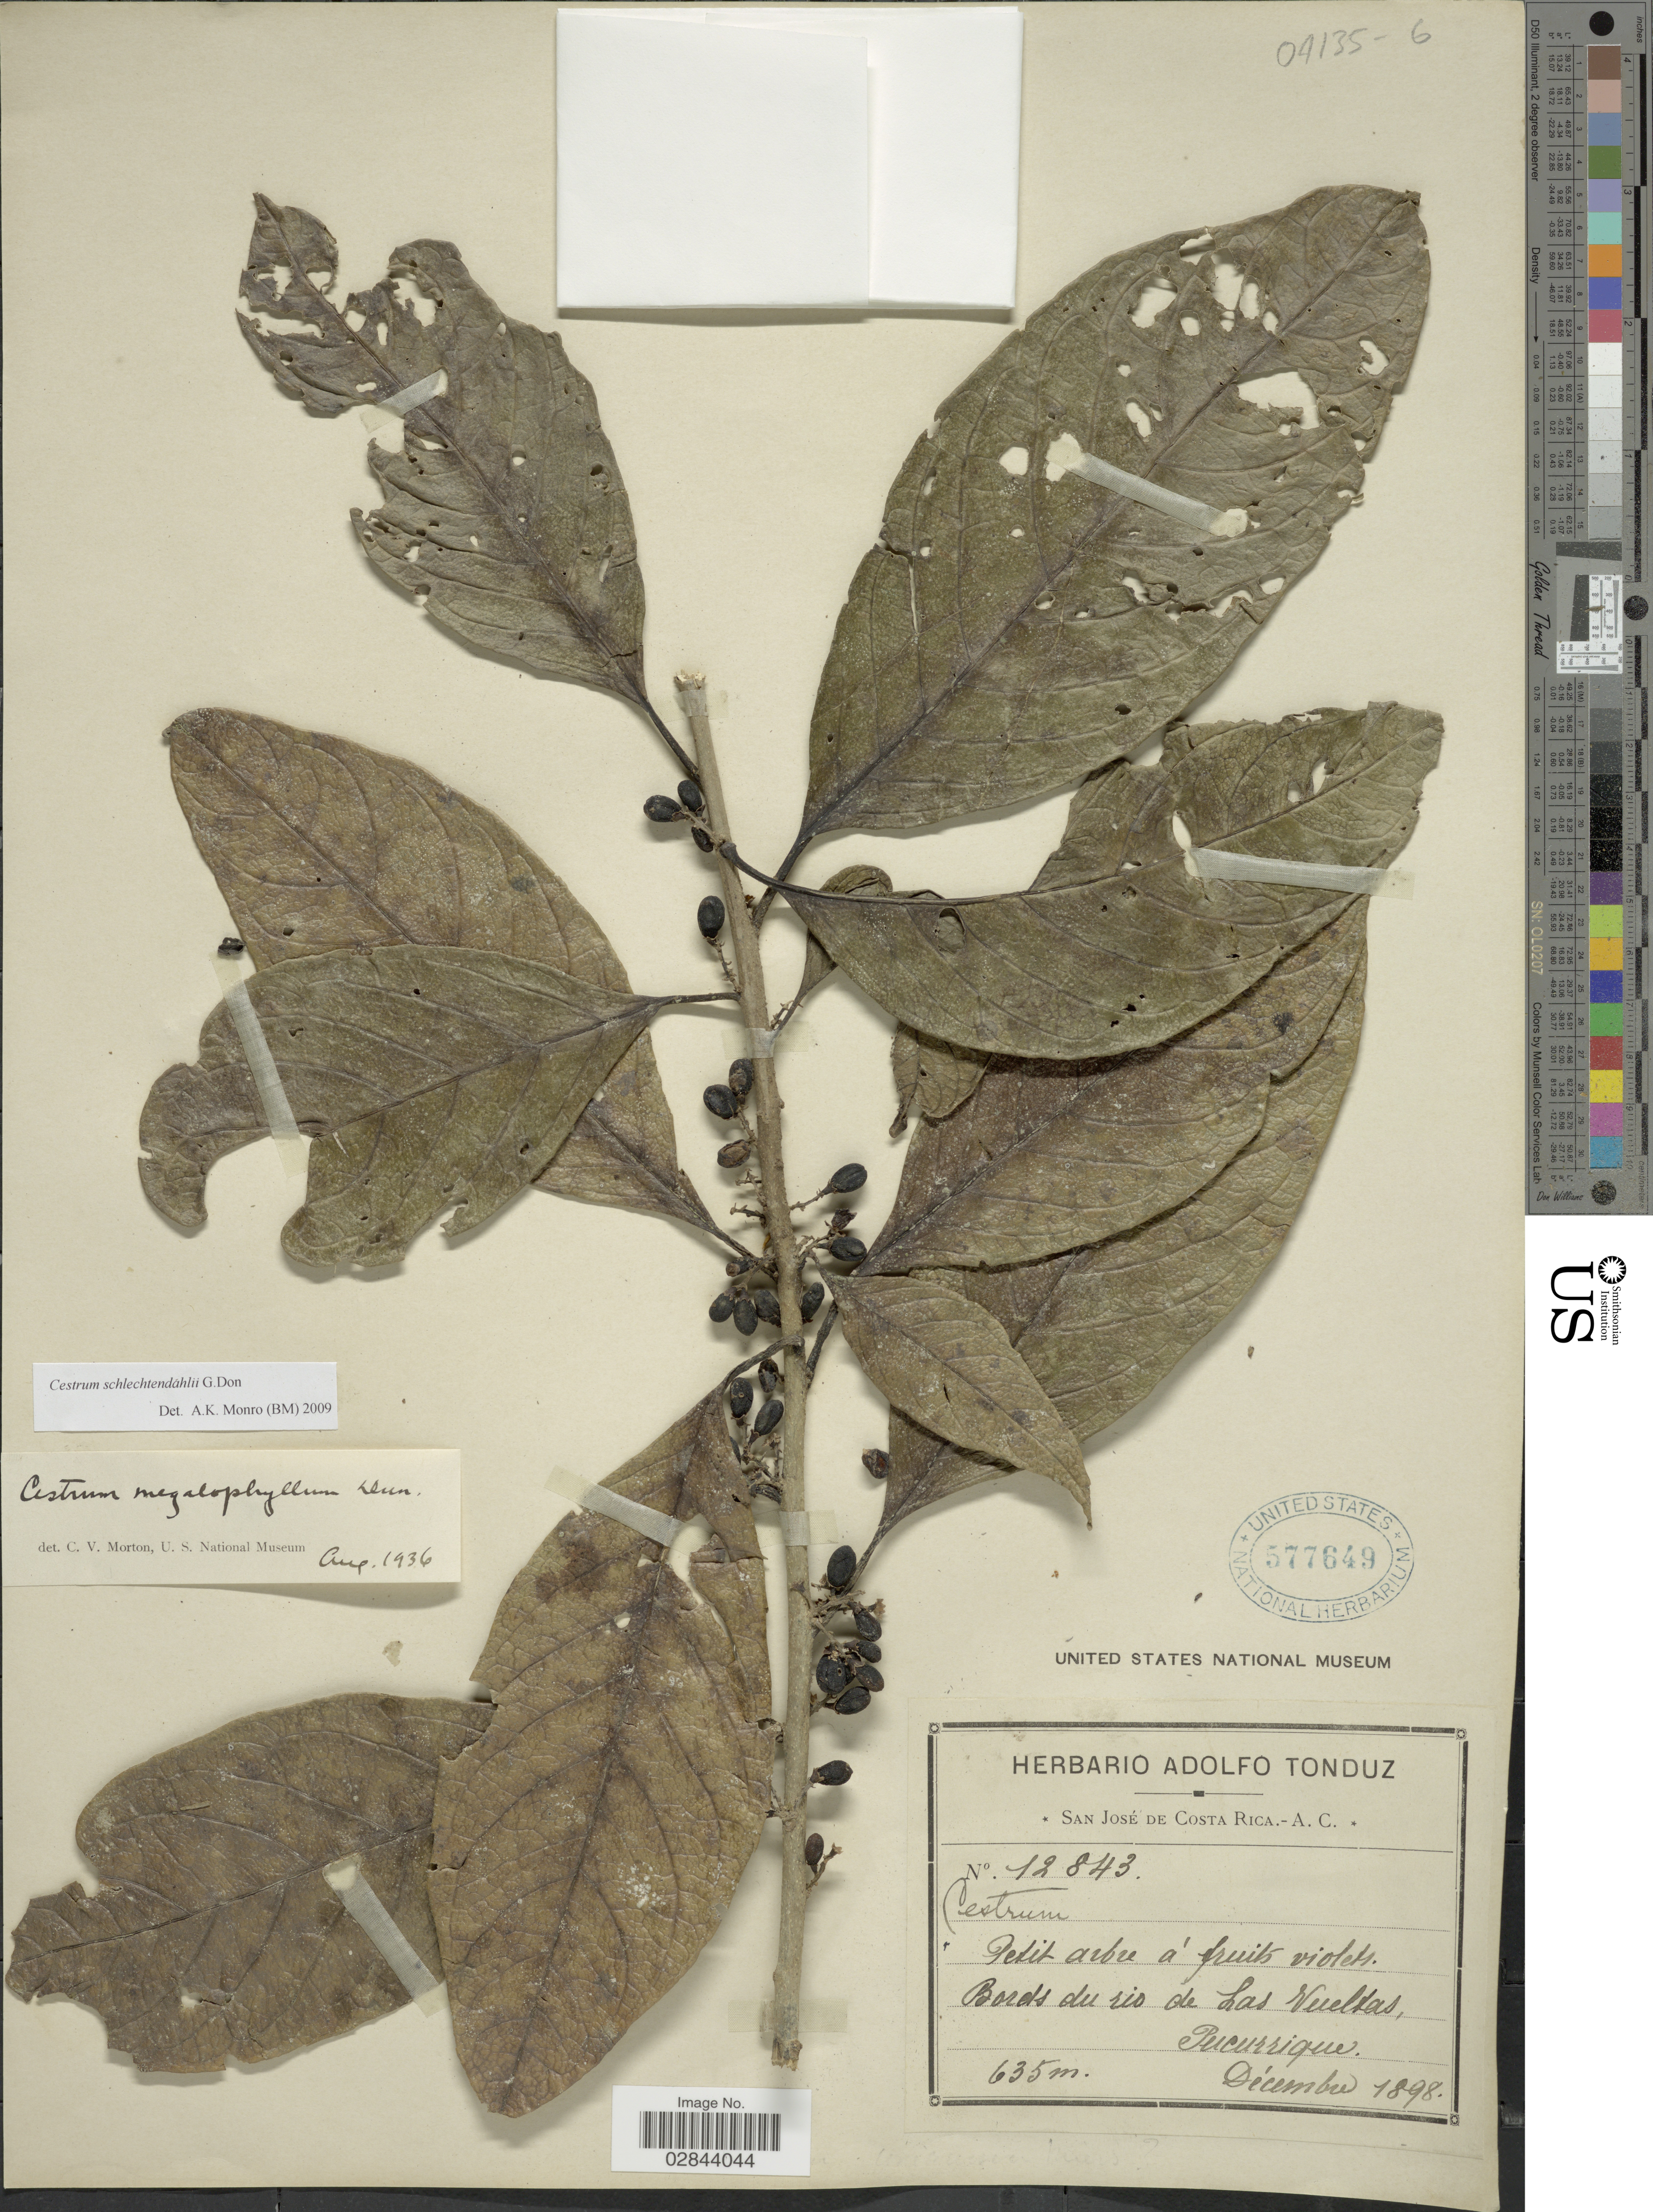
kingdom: Plantae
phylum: Tracheophyta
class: Magnoliopsida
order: Solanales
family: Solanaceae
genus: Cestrum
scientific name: Cestrum schlechtendahlii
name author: G. Don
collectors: ex Herb. Adolfo Tonduz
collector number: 12843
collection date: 1898-12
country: Costa Rica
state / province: San José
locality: Bords du rio de Las Vueltas, Tucurrique.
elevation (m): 635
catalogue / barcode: US 577649